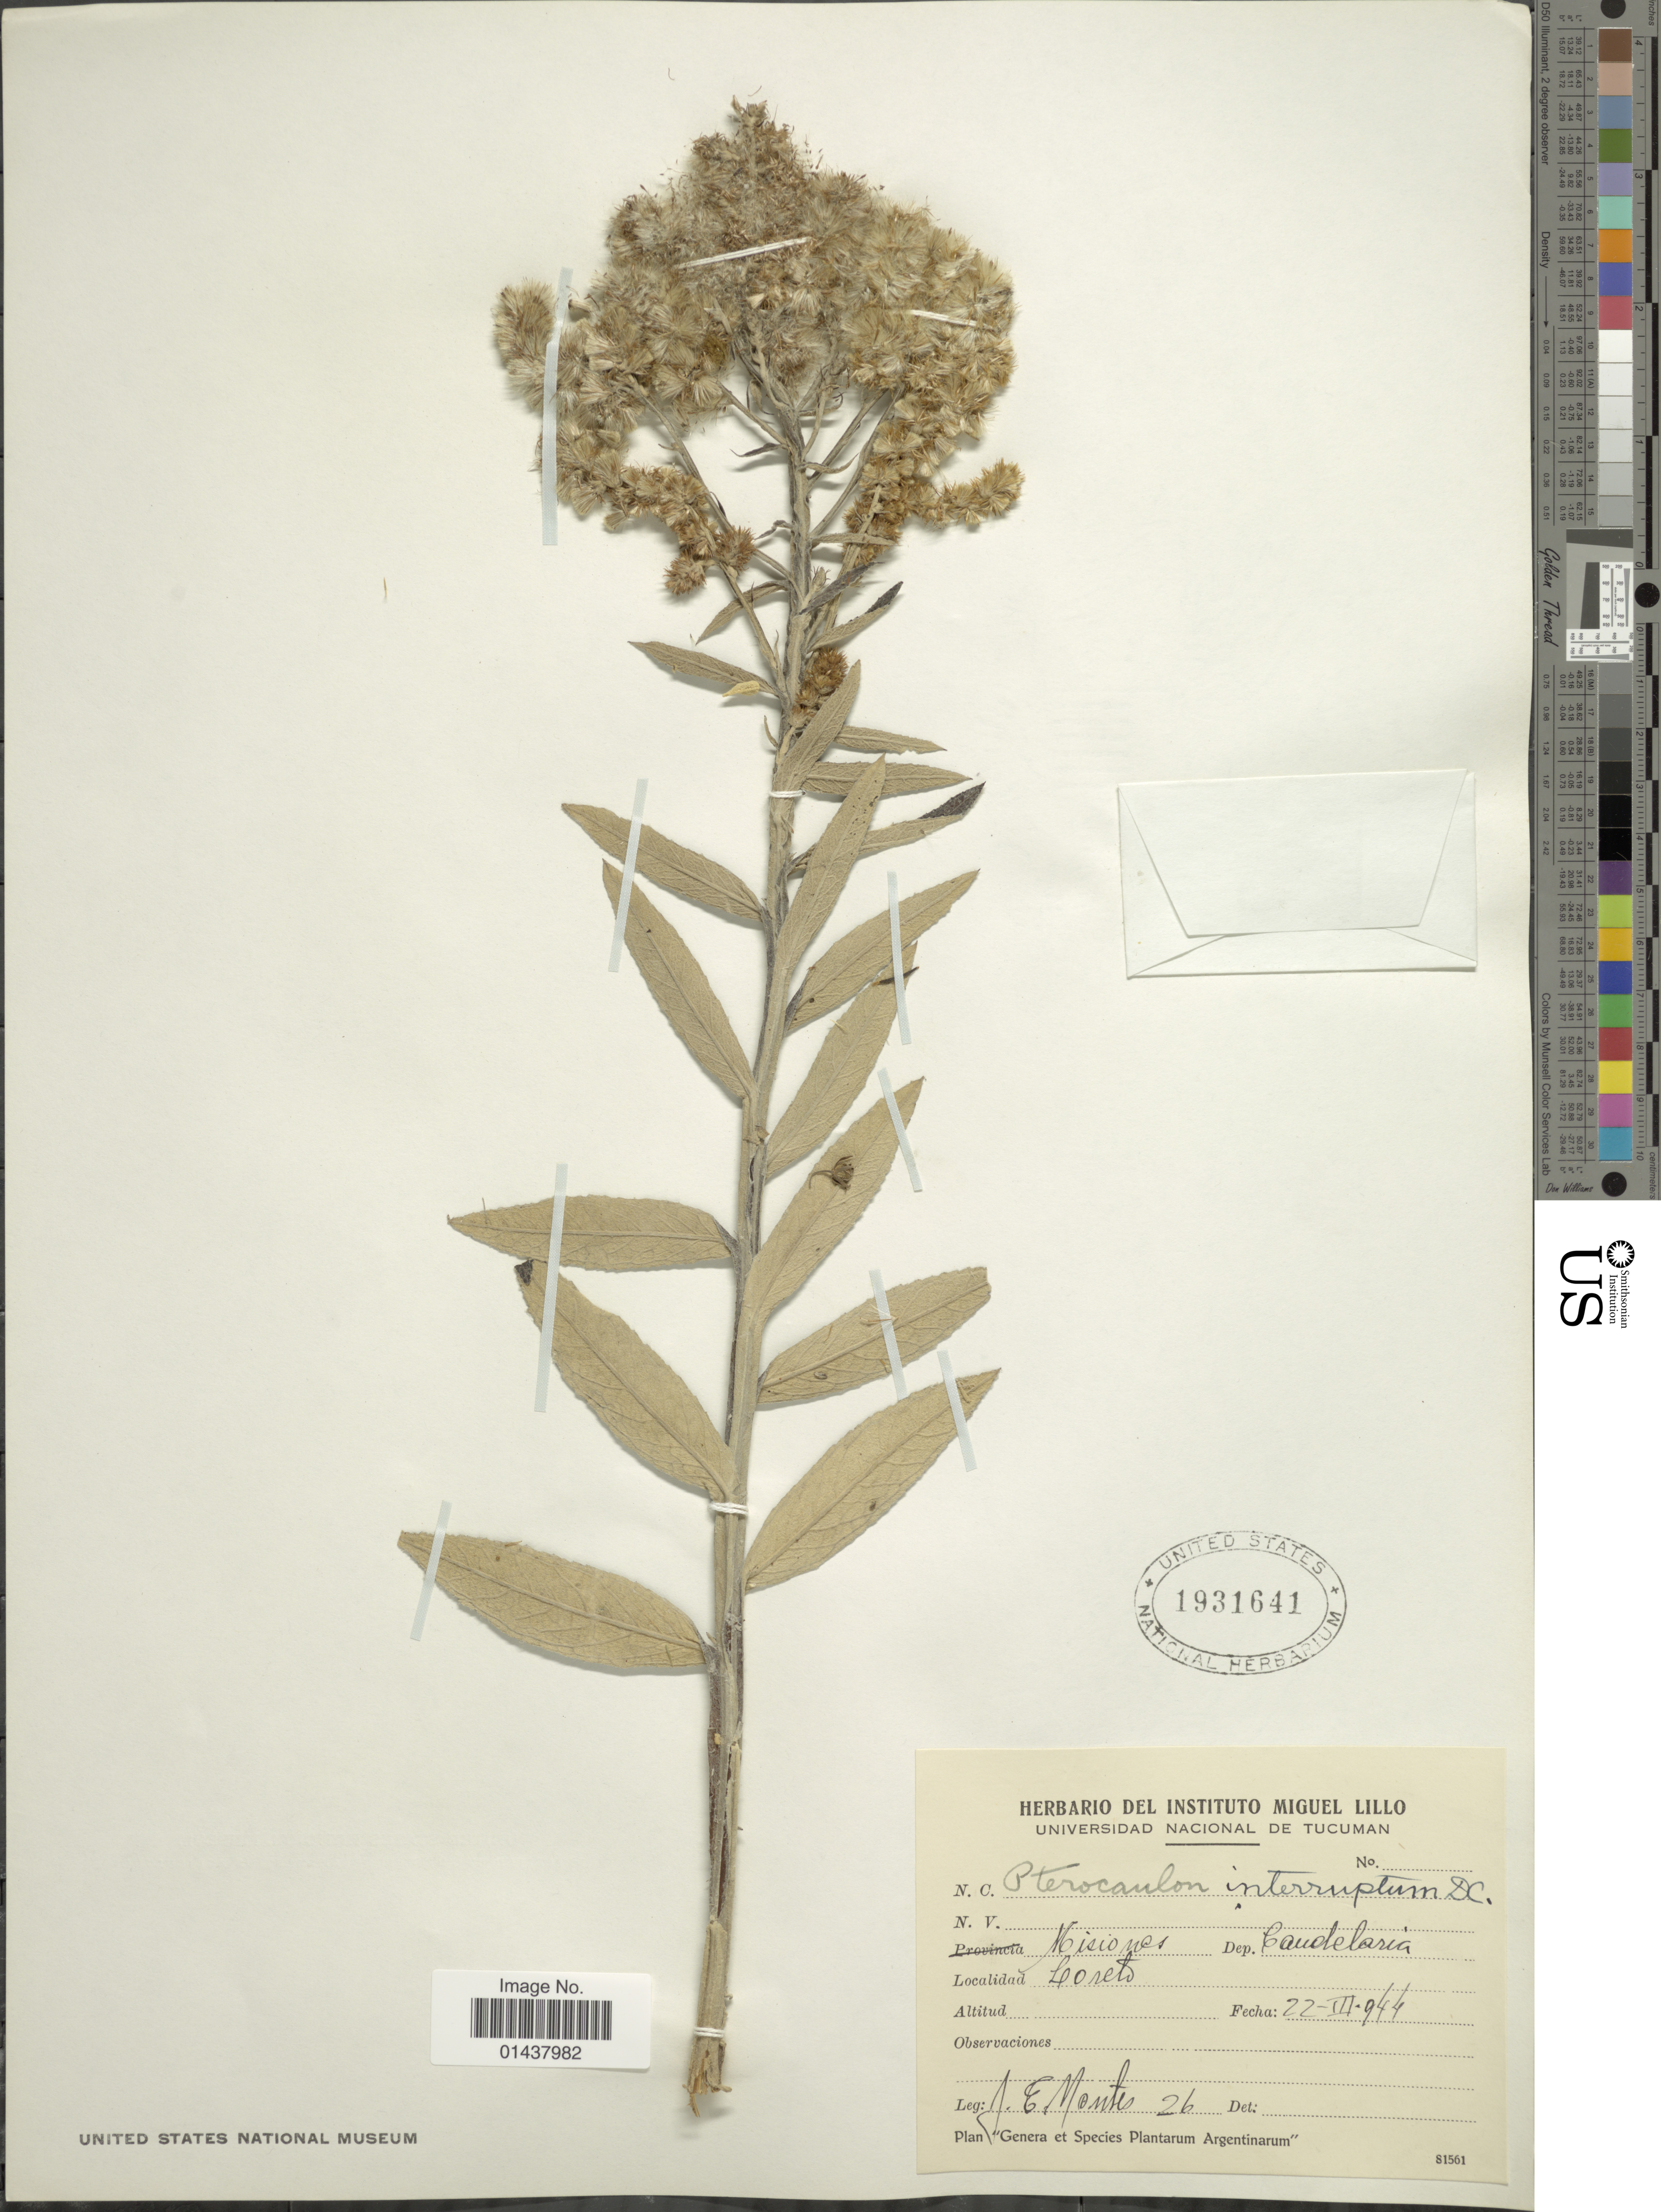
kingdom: Plantae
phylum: Tracheophyta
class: Magnoliopsida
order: Asterales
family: Asteraceae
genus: Pterocaulon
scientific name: Pterocaulon alopecuroides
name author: (Lam.) DC.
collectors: J. E. Montes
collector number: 26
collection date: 1944-03-22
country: Peru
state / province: Loreto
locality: Misiones, Dep. Caudelaria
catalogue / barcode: US 1931641